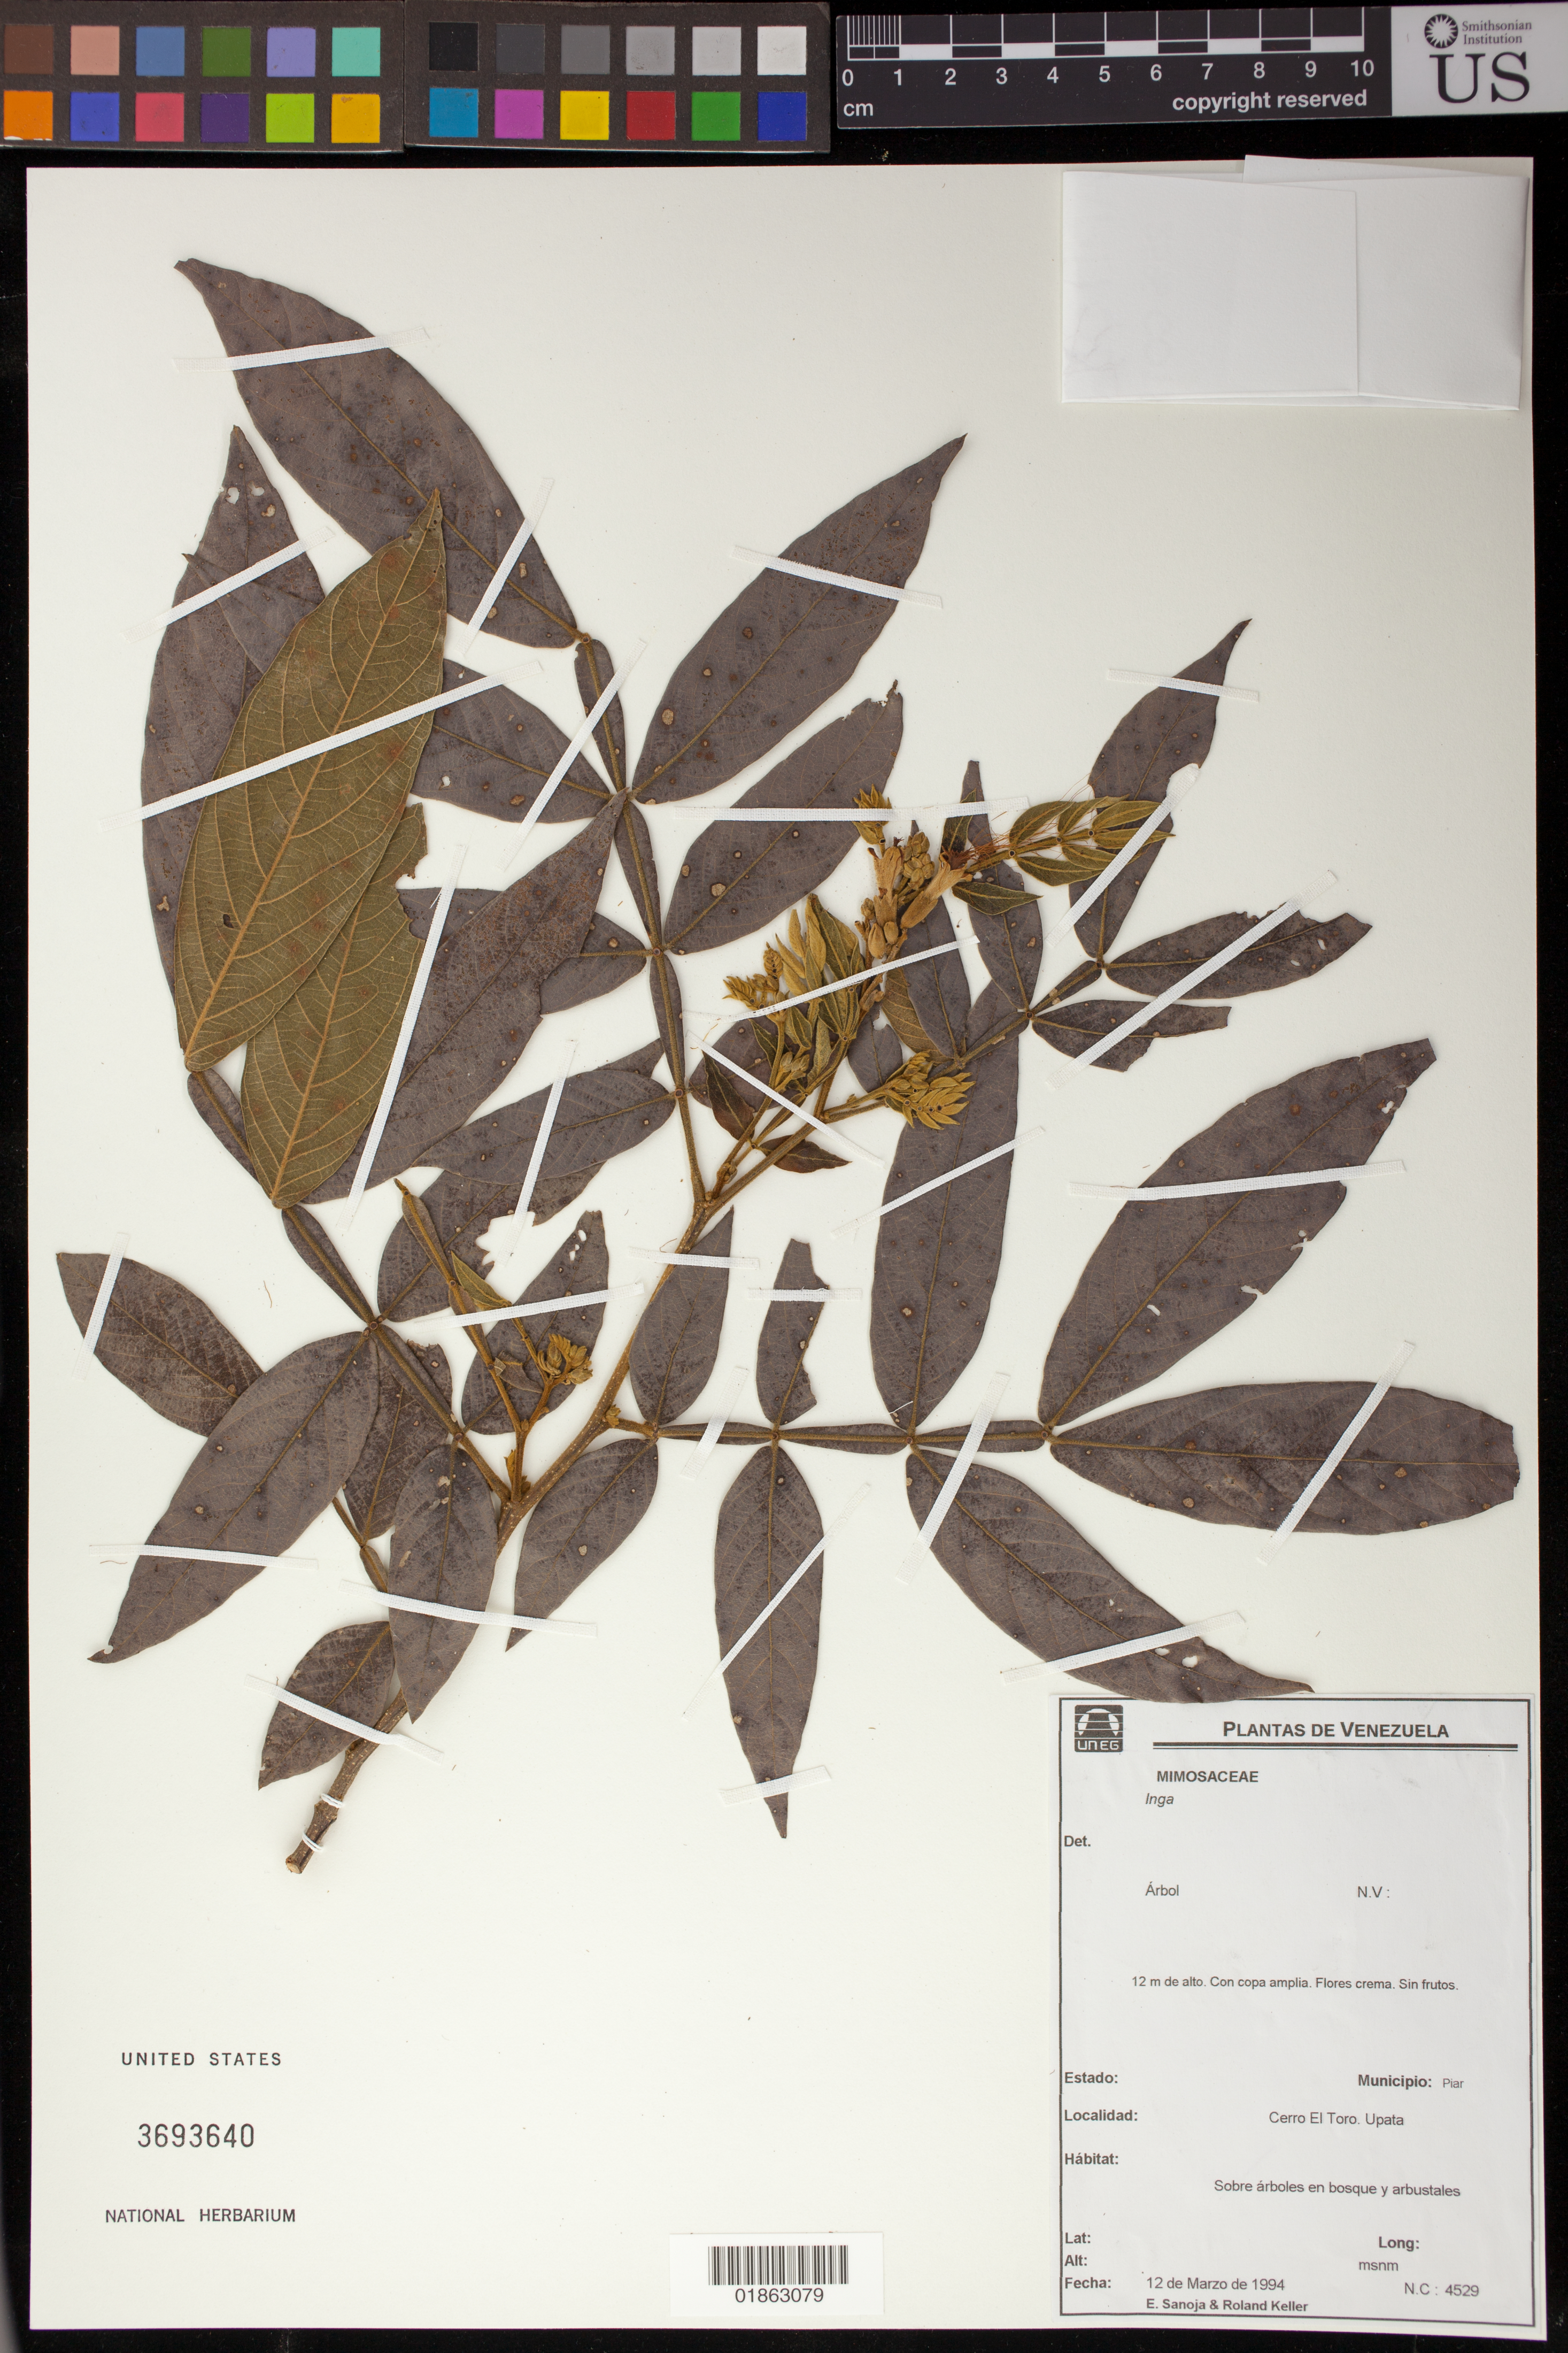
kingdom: Plantae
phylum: Tracheophyta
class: Magnoliopsida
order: Fabales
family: Fabaceae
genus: Inga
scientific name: Inga sp.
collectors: E. Sanoja & R. Keller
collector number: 4529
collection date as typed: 12 de Marzo de 1994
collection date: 1994-03-12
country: Venezuela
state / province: Bolívar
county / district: Piar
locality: Cerro El Toro. Upata.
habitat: Sobre arboles en bosque y arbustales.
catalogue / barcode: US 3693640